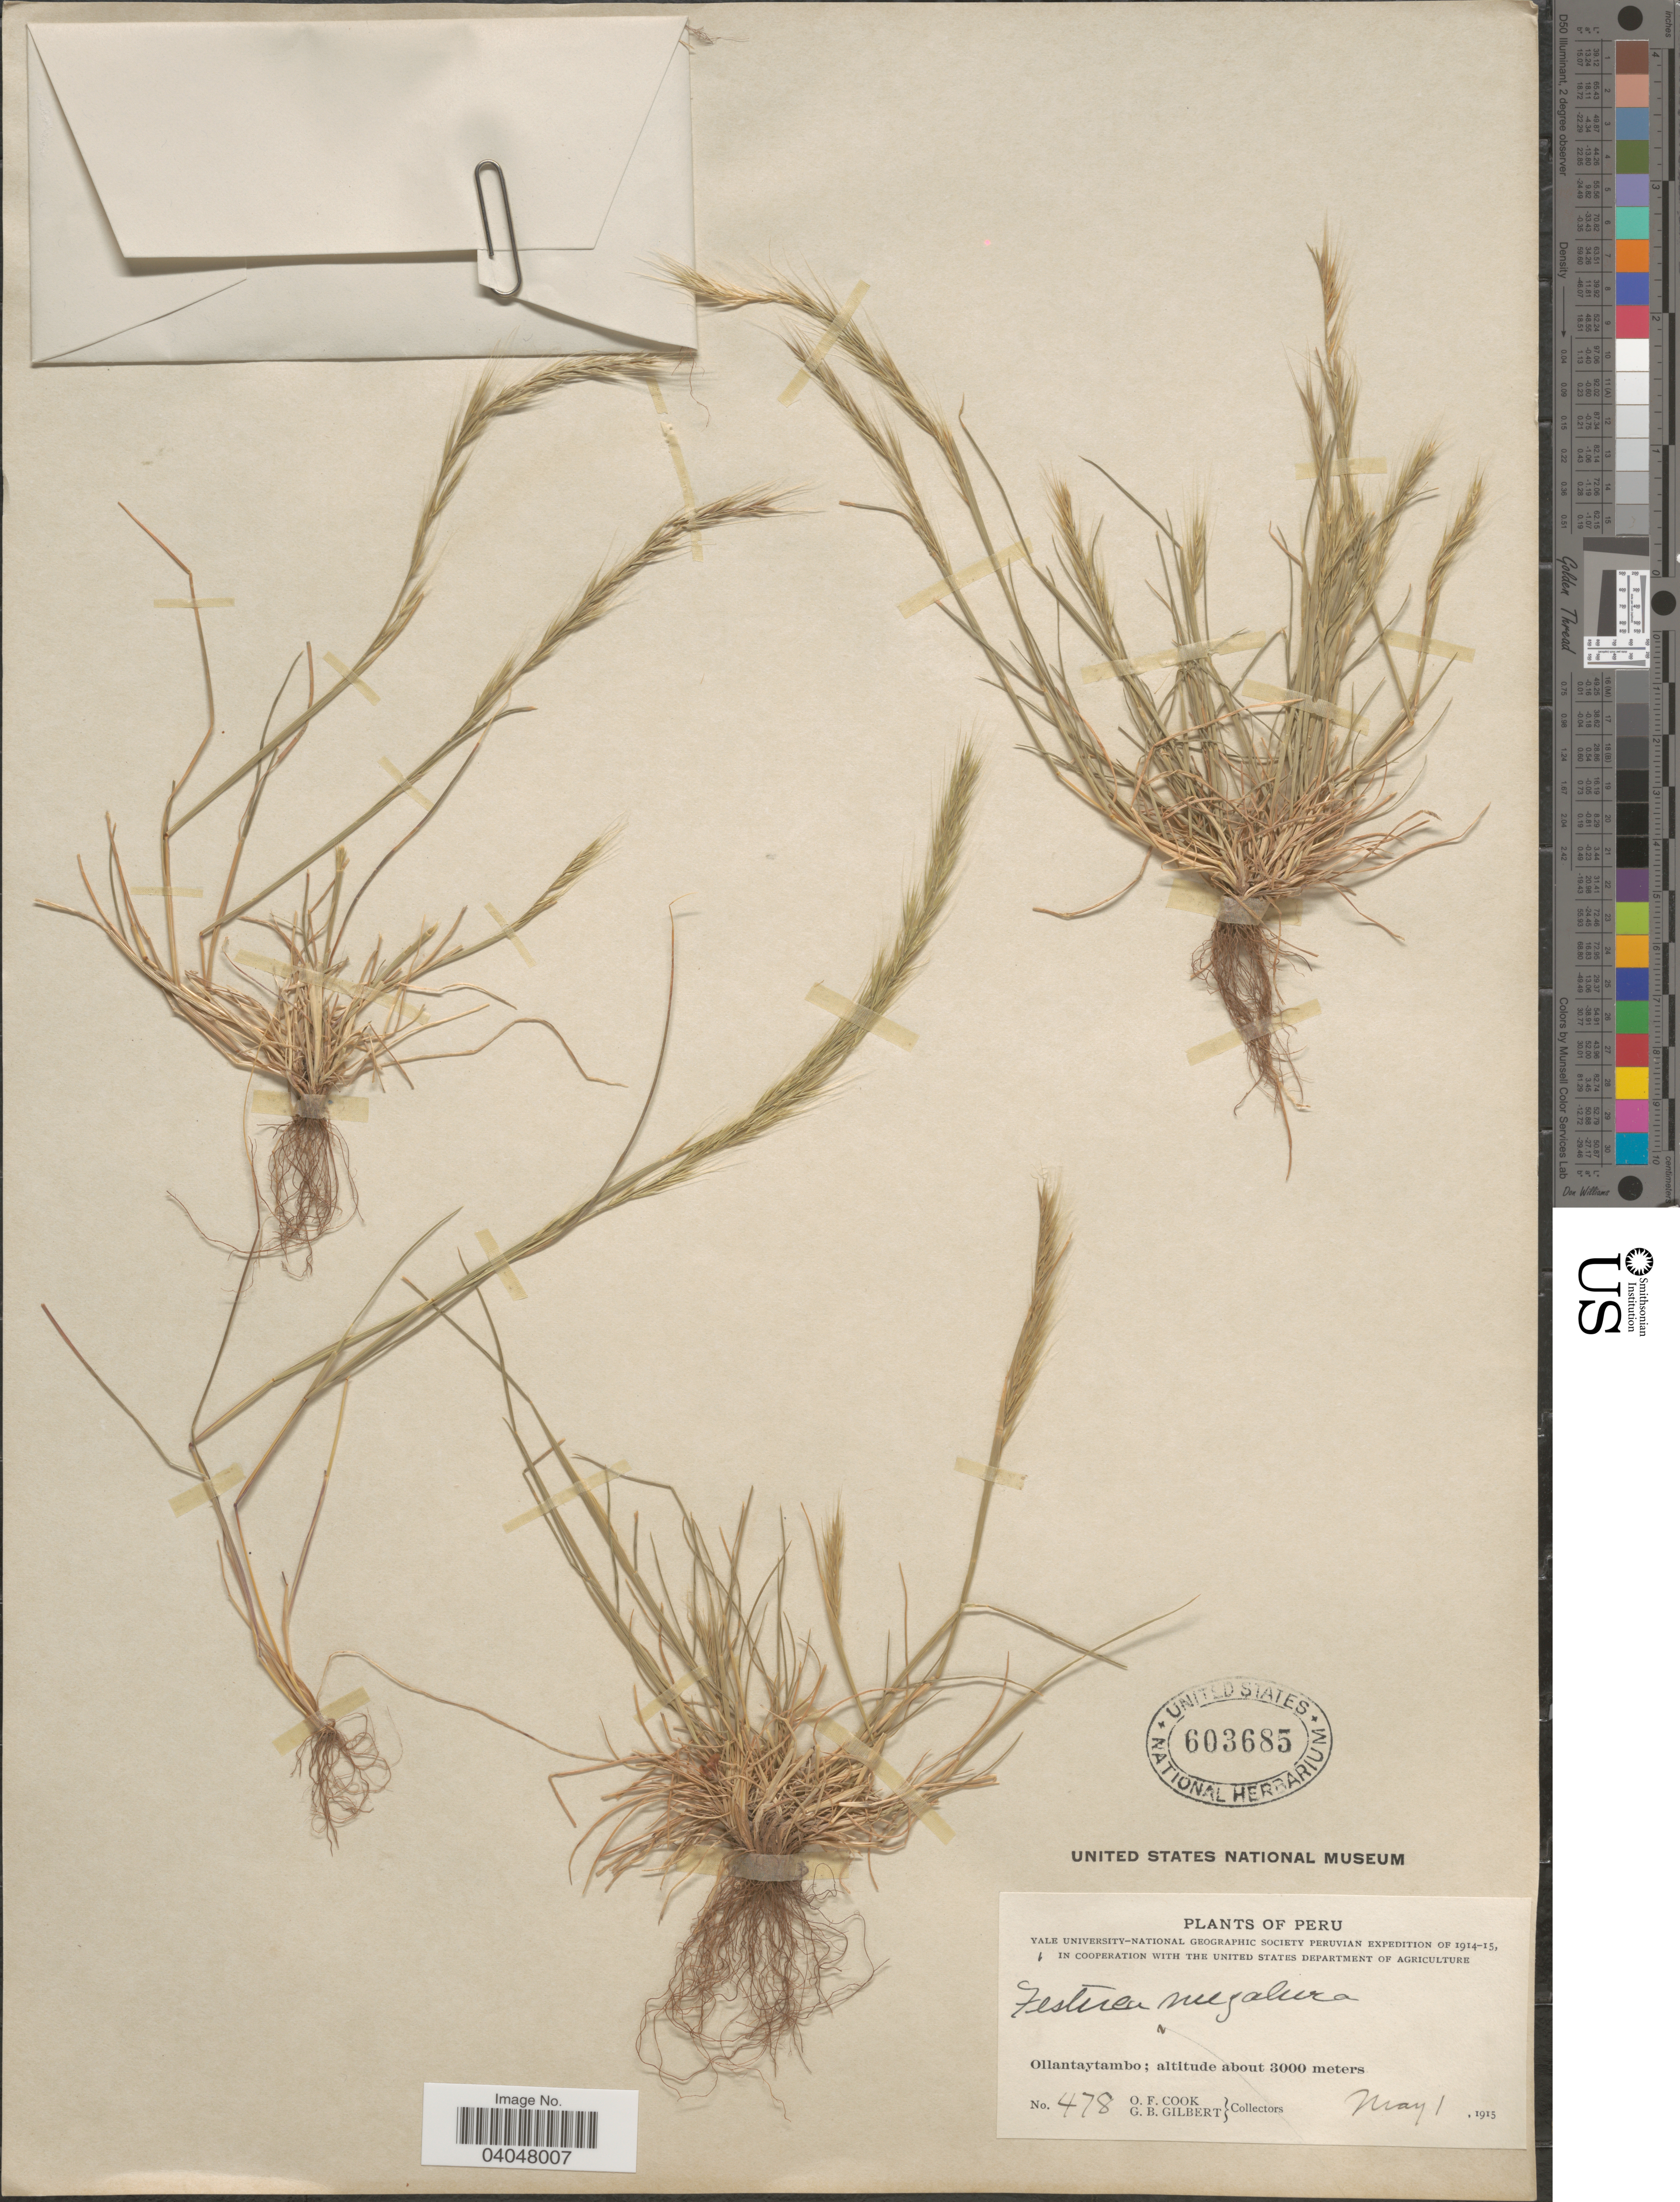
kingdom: Plantae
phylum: Tracheophyta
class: Liliopsida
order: Poales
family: Poaceae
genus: Festuca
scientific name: Festuca megalura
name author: Nutt.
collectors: O. F. Cook & G. B. Gilbert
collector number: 478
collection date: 1915-05-01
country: Peru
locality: Ollantaytambo.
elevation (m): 3000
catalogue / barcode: US 603685